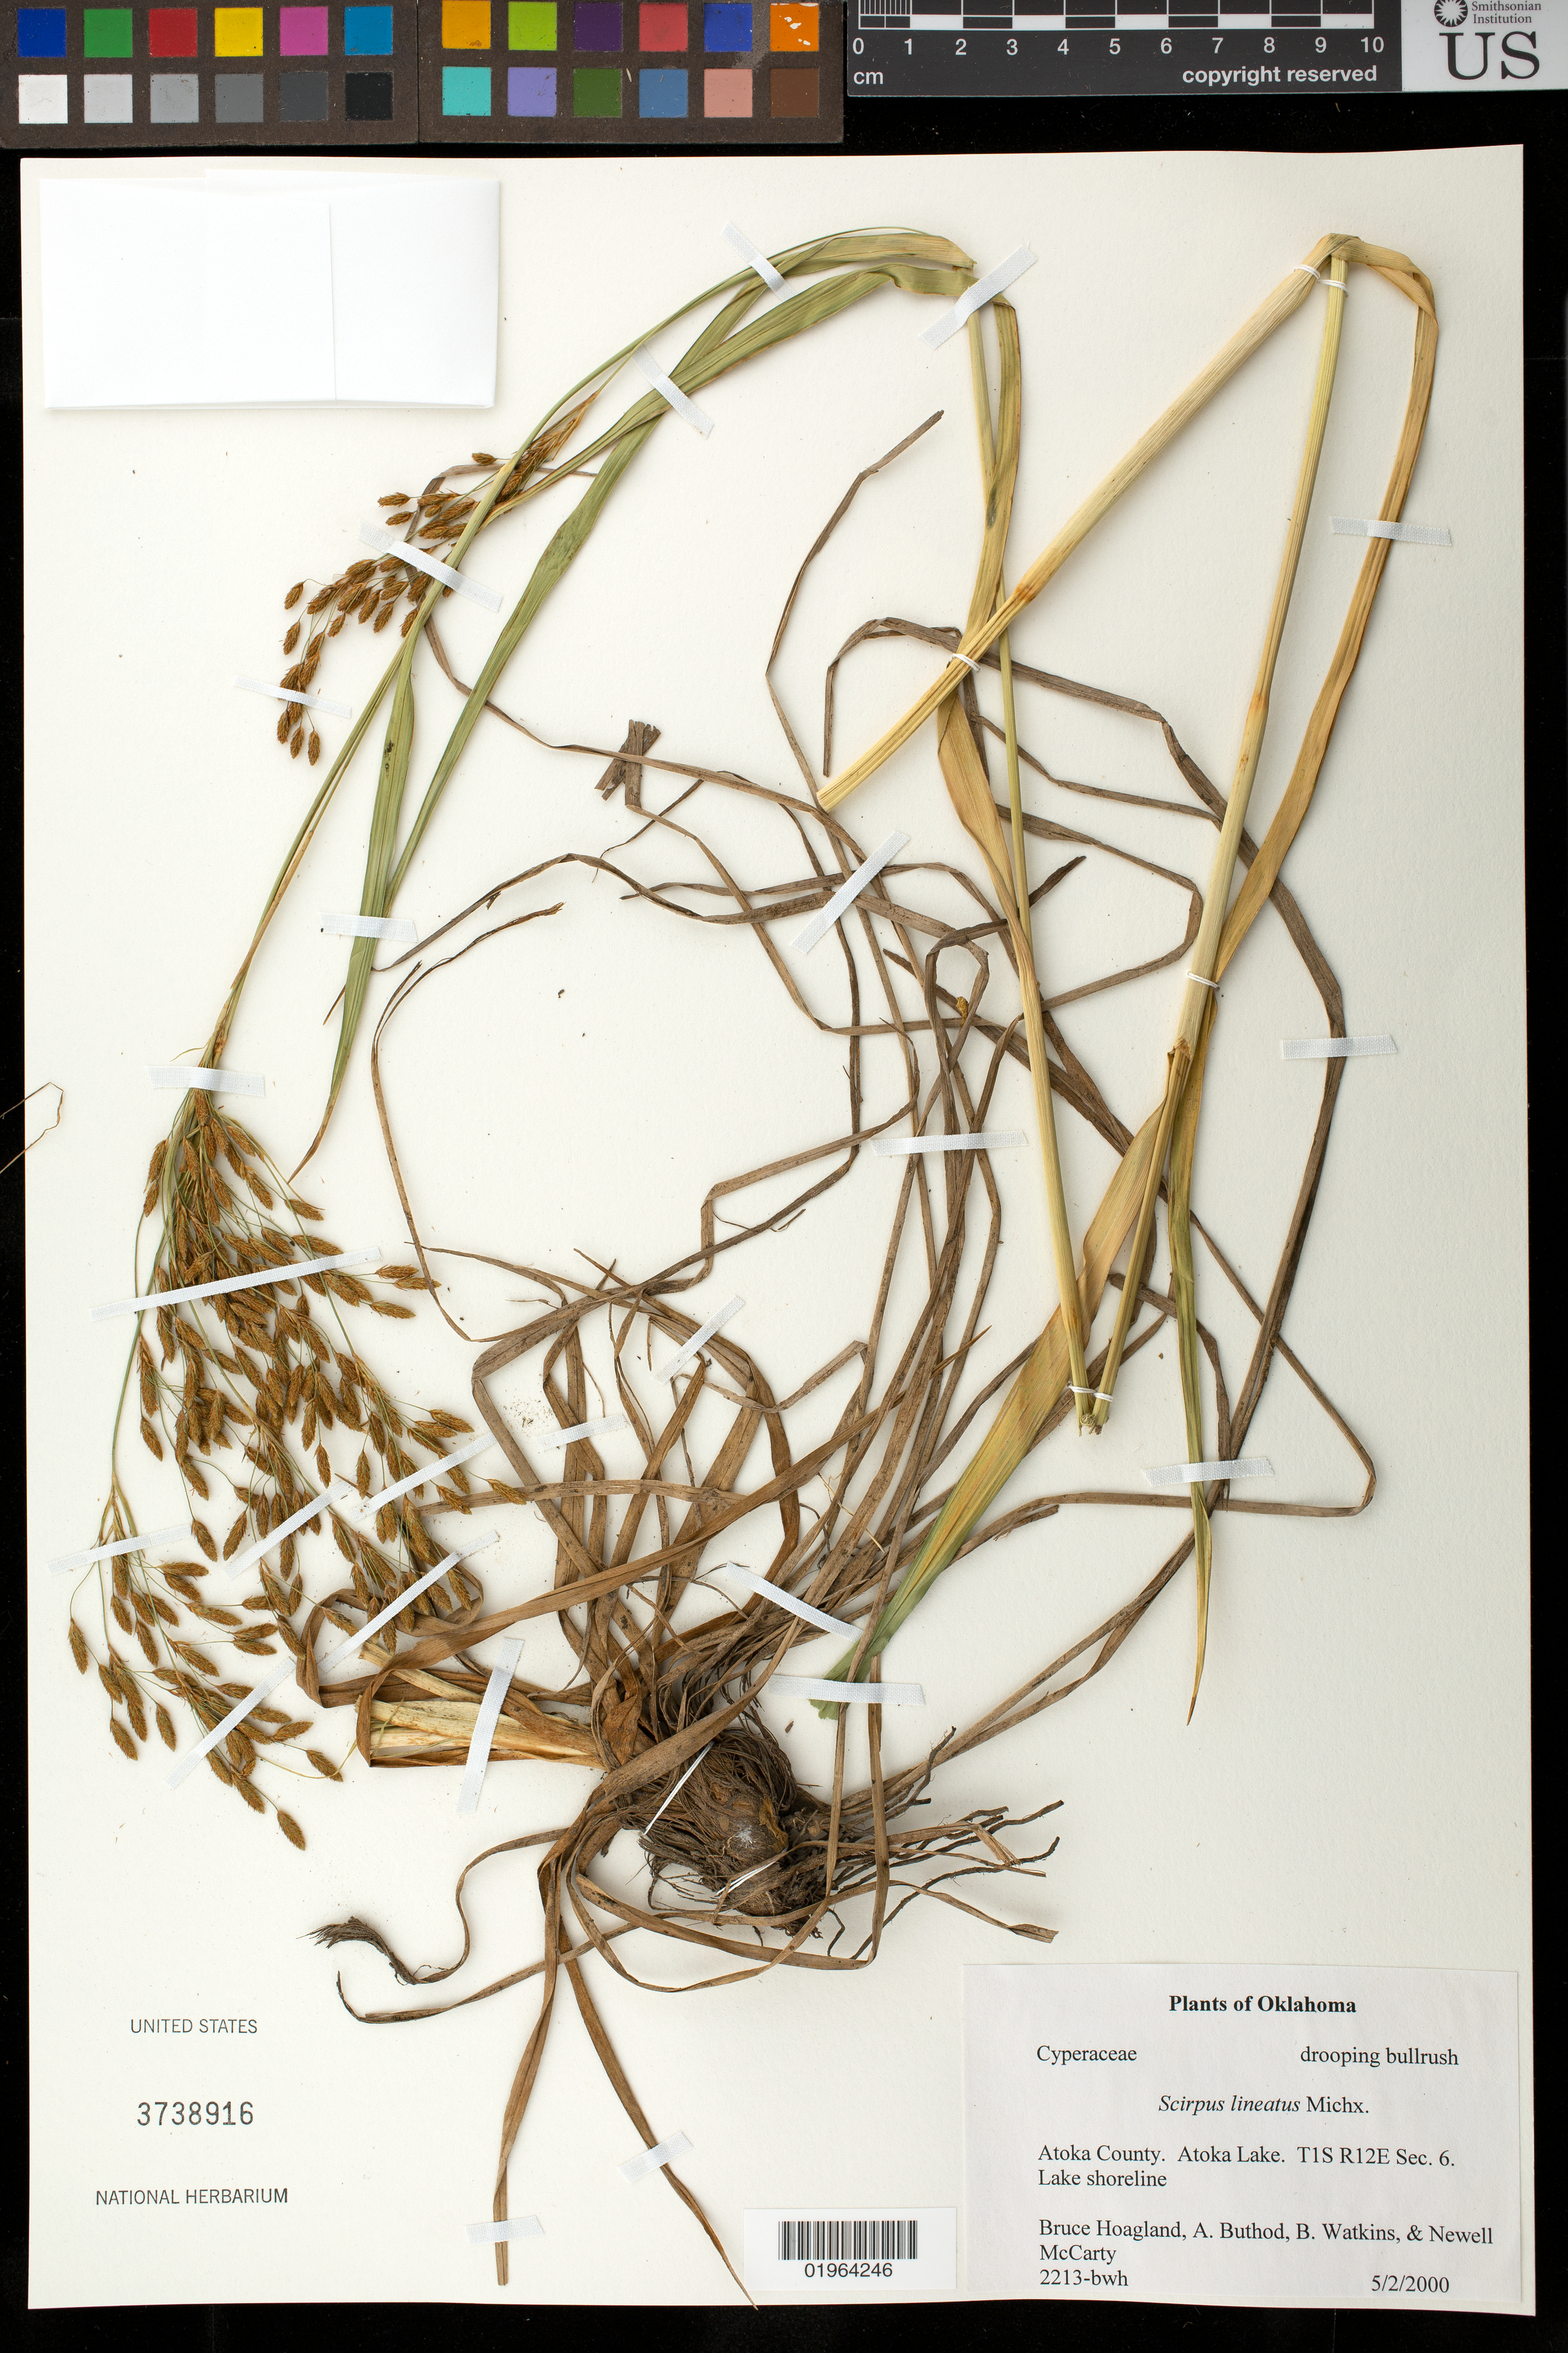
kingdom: Plantae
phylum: Tracheophyta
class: Liliopsida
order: Poales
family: Cyperaceae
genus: Scirpus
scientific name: Scirpus pendulus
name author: Muhl.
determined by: Strong, Mark T., (BOT), Smithsonian Institution - National Museum of Natural History (UNITED STATES)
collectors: B. Hoagland, A. Buthod, B. Watkins & N. McCarty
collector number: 2213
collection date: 2000-05-02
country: United States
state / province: Oklahoma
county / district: Atoka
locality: Atoka Lake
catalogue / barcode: US 3738916